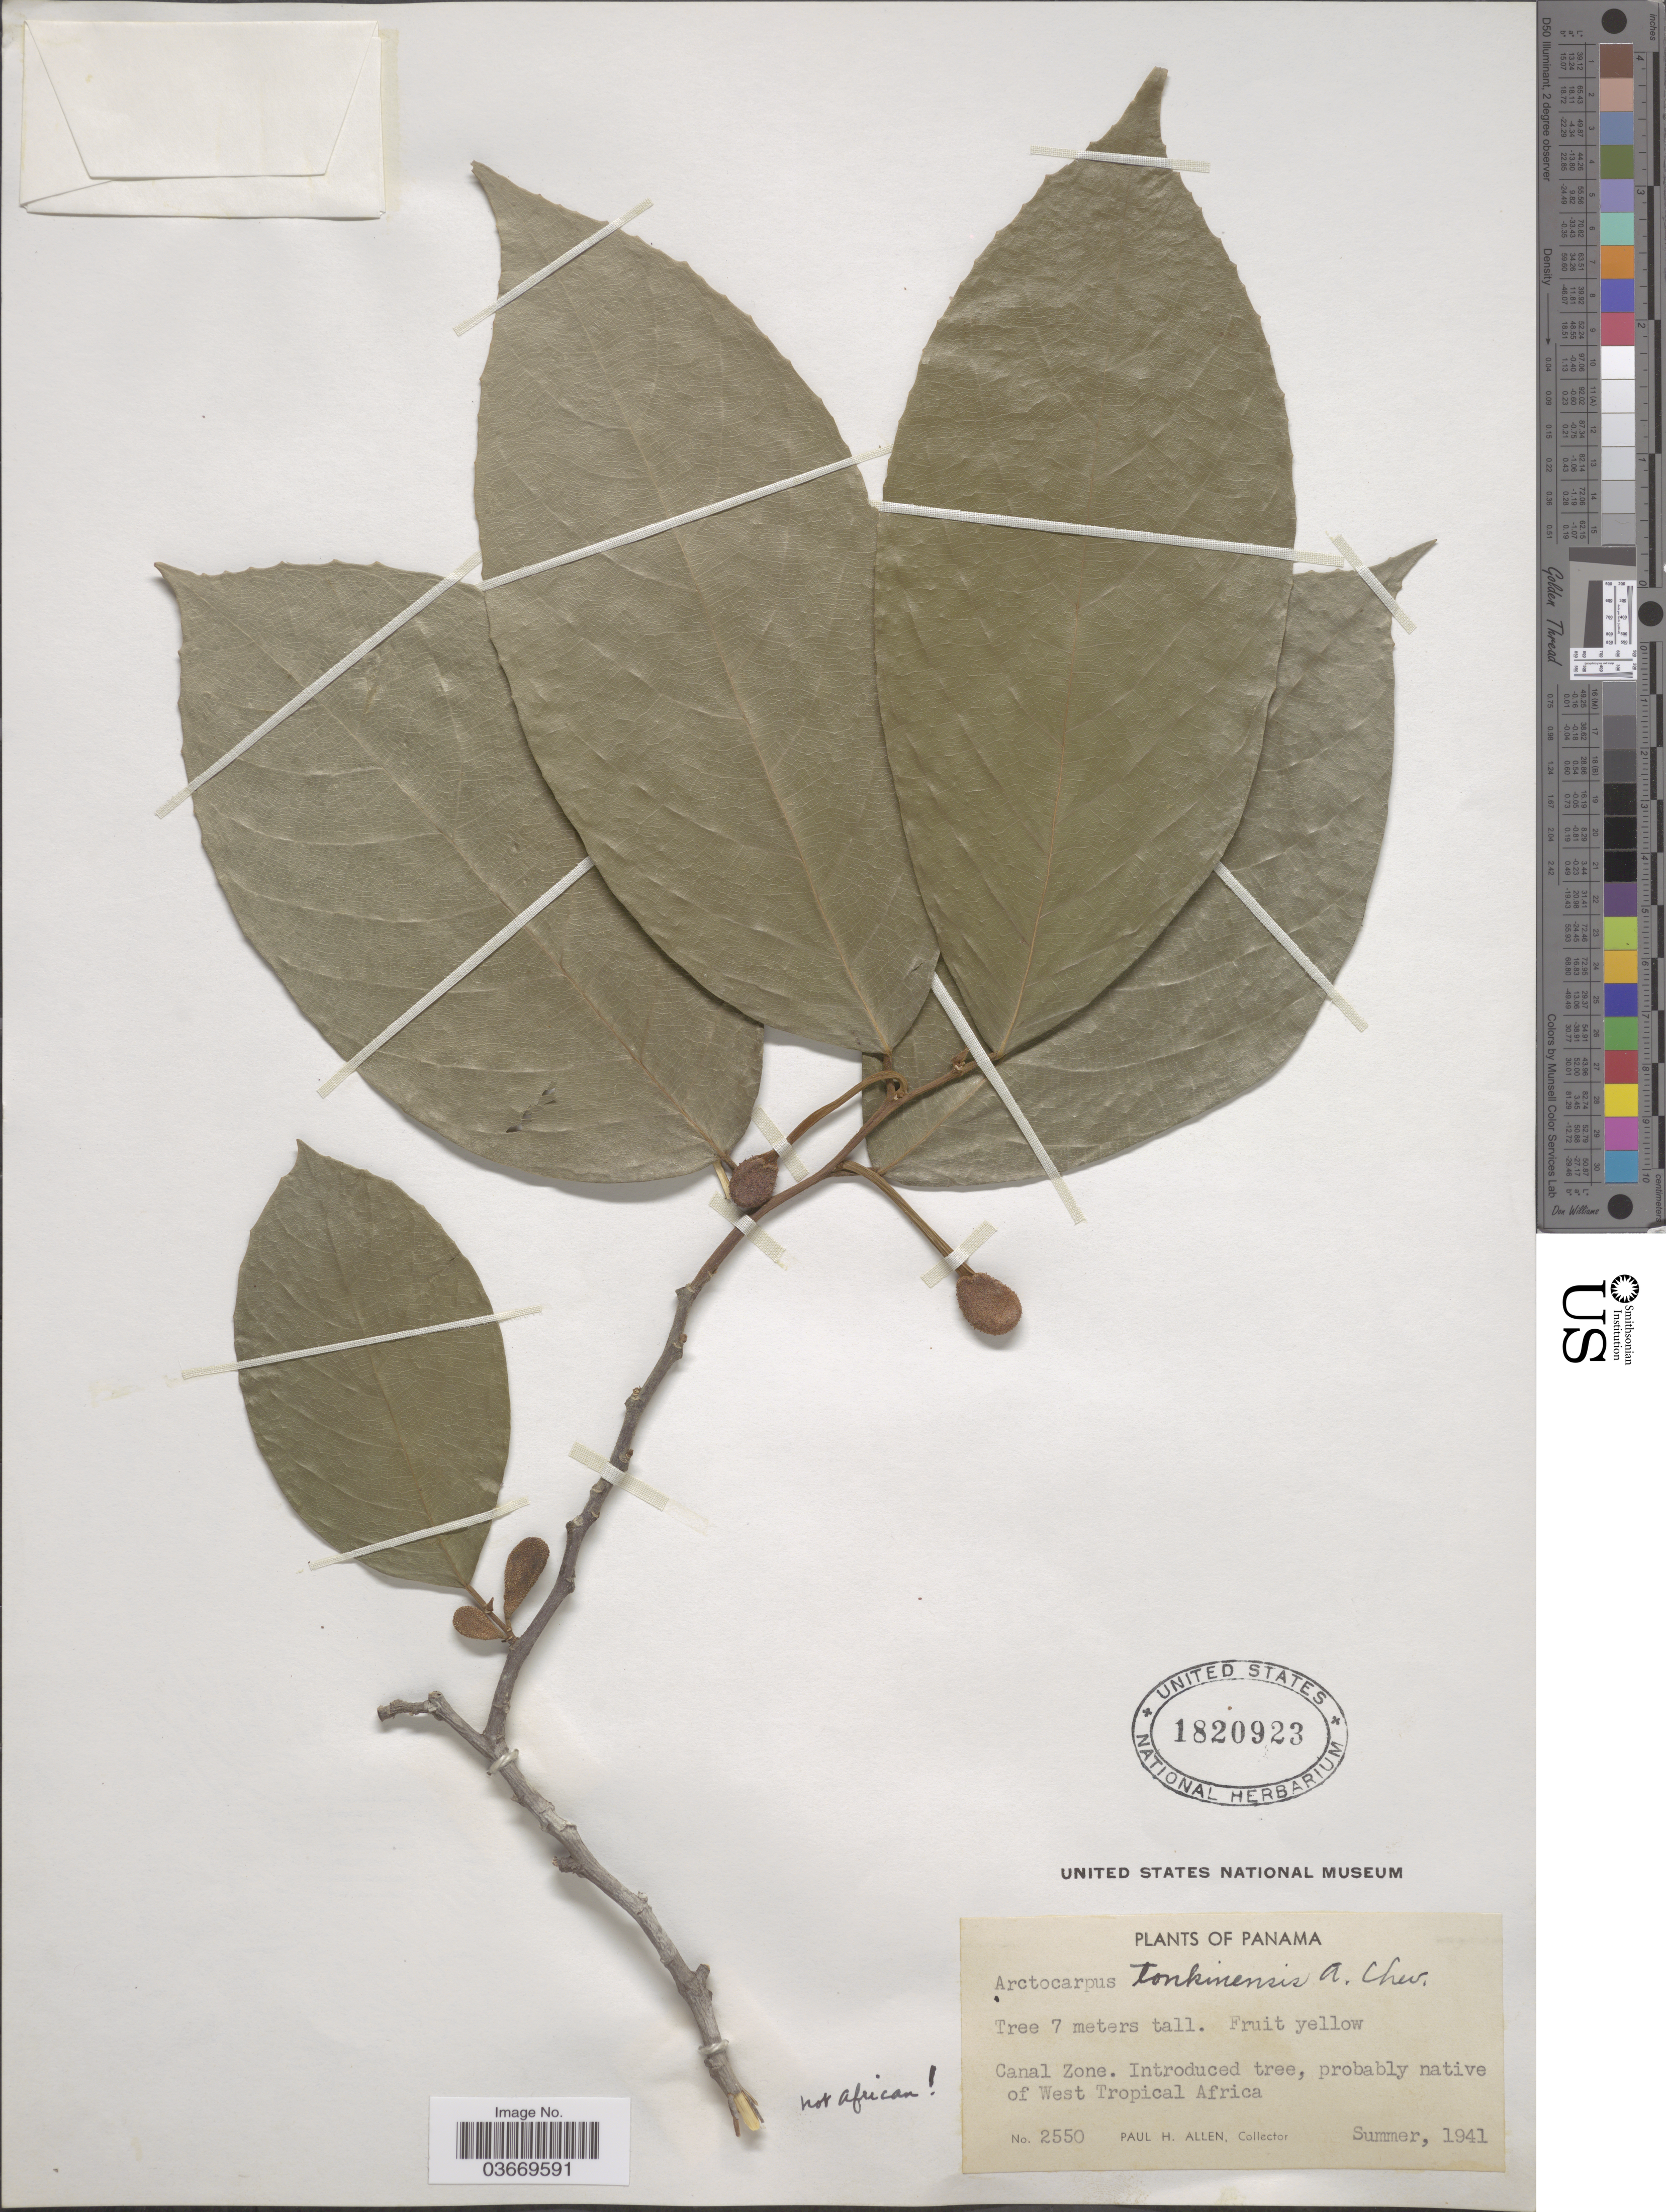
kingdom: Plantae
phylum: Tracheophyta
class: Magnoliopsida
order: Rosales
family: Moraceae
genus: Artocarpus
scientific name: Artocarpus tonkinensis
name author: A. Chev. ex Gagnep.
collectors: P. H. Allen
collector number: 2550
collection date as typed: Summer, 1941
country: Panama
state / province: Colón / Panamá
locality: Canal Zone.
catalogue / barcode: US 1820923